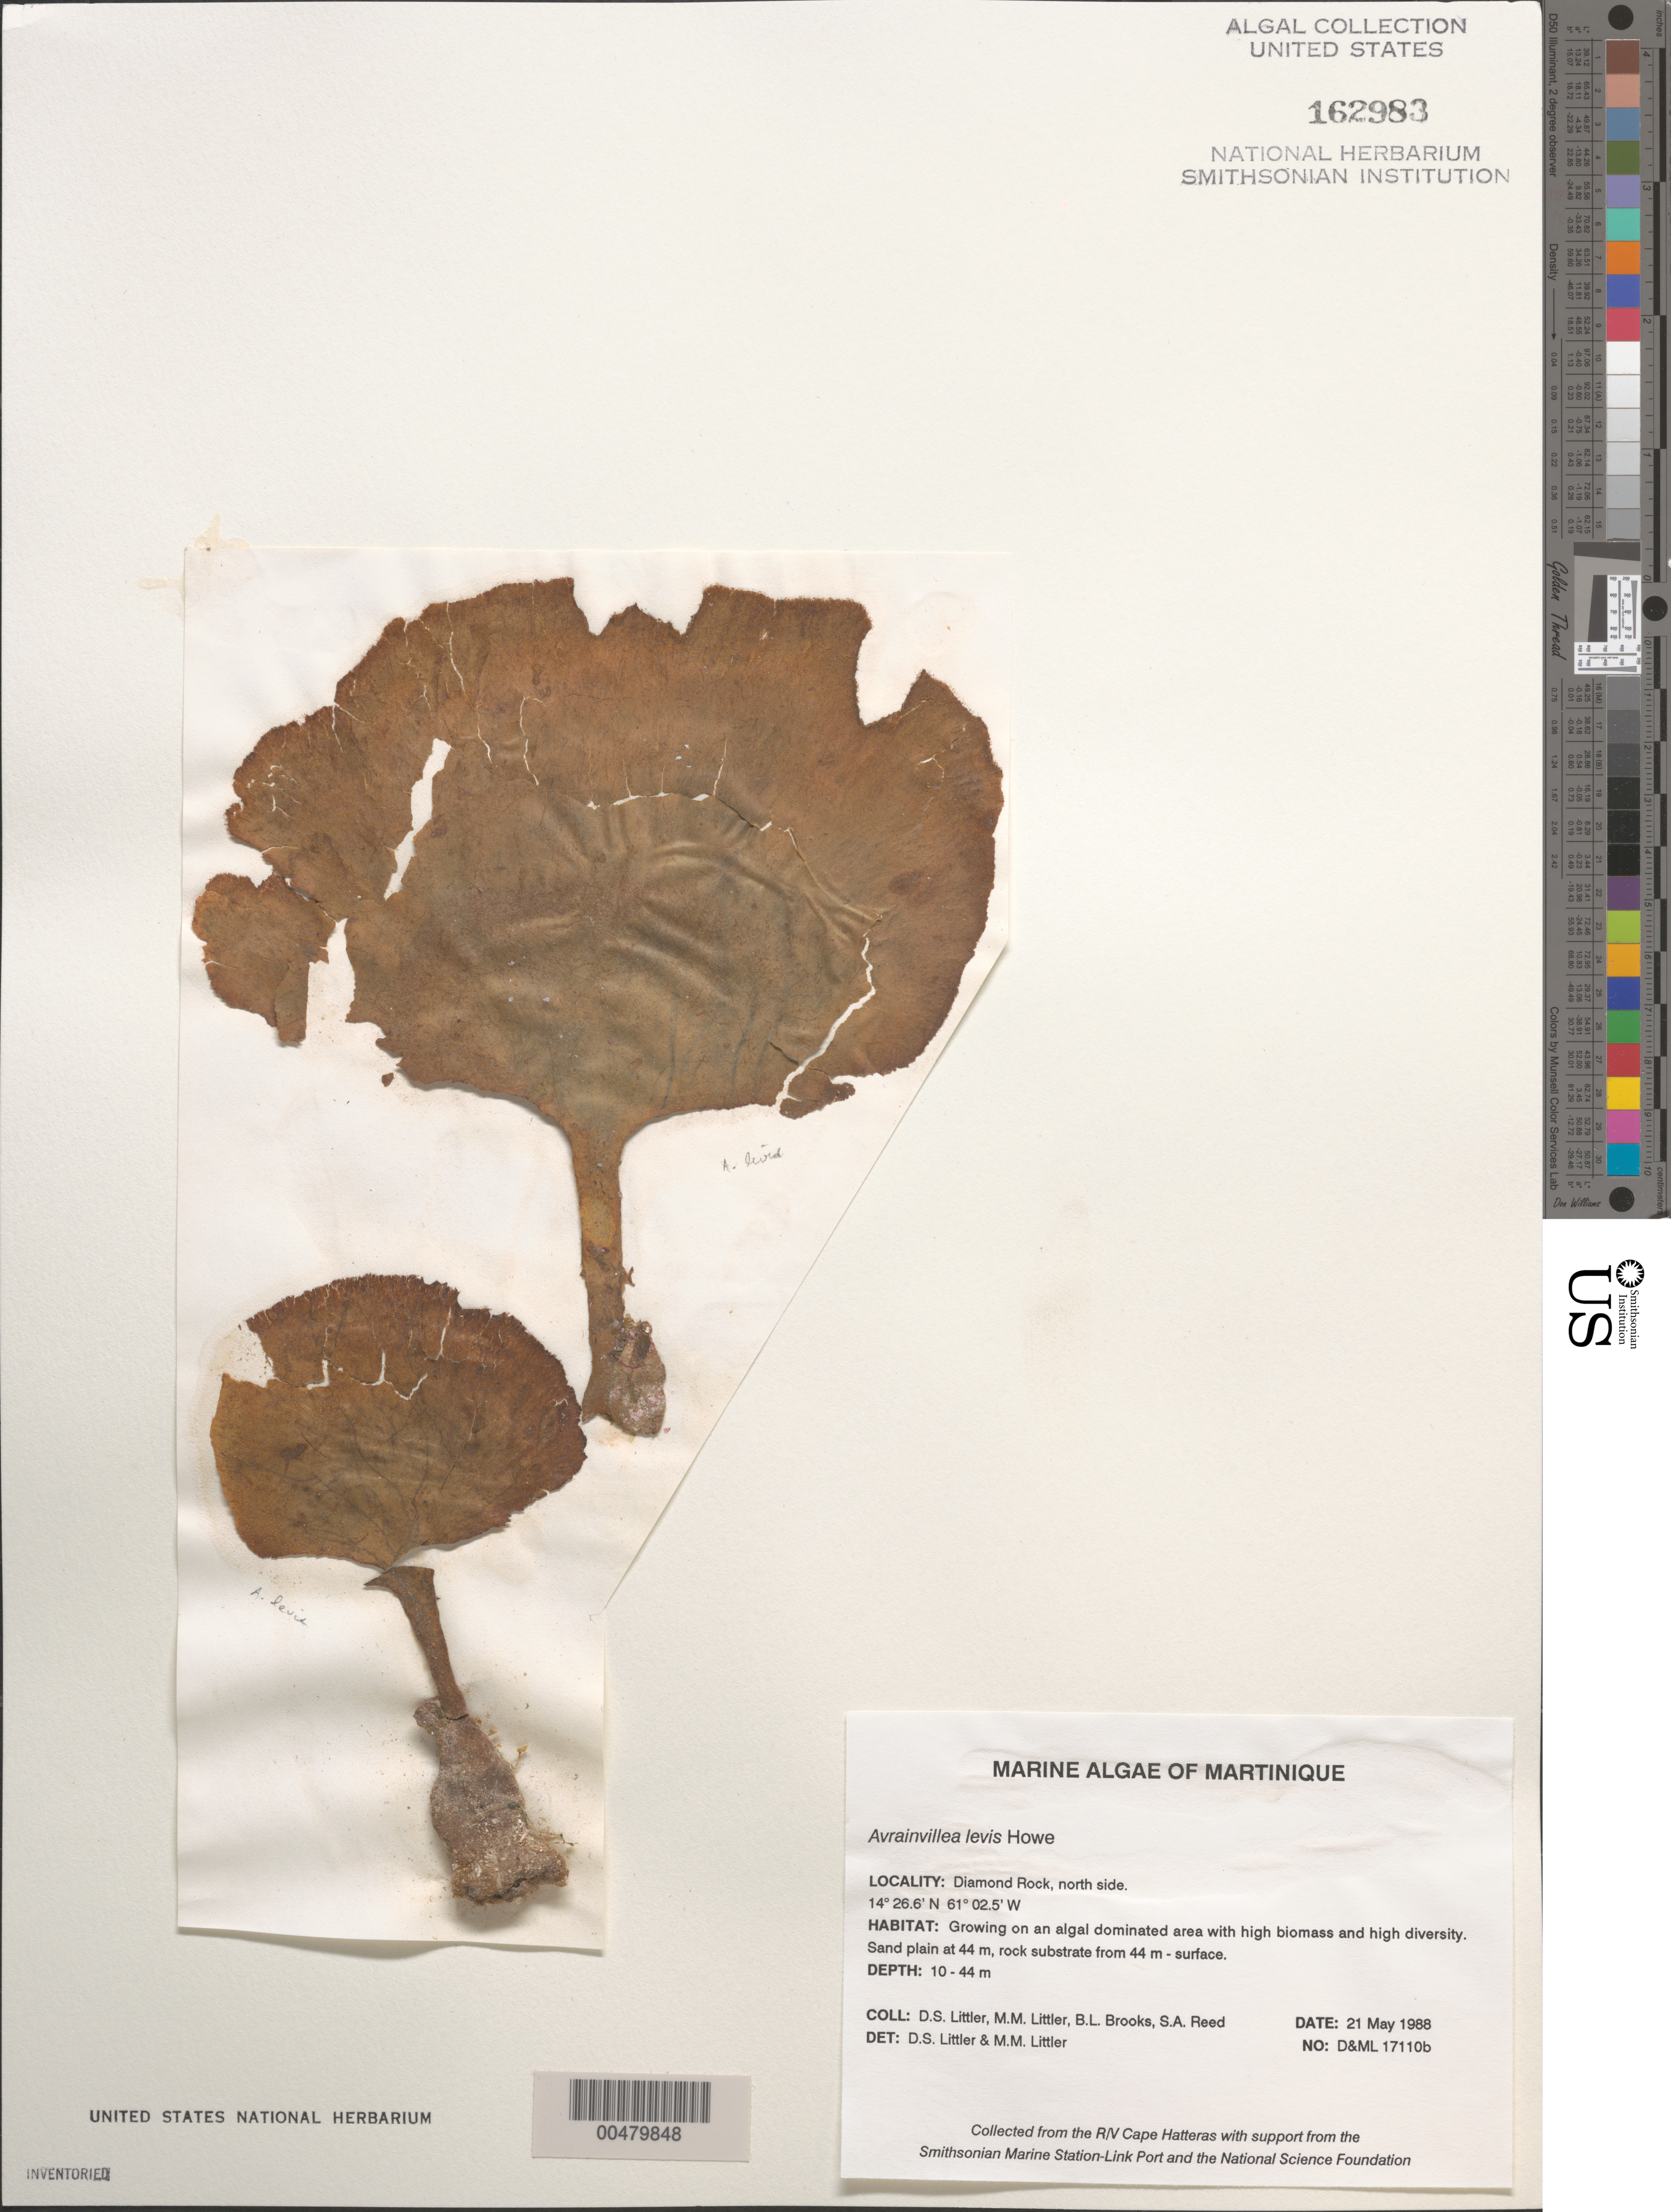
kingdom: Plantae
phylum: Chlorophyta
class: Ulvophyceae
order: Bryopsidales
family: Dichotomosiphonaceae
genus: Avrainvillea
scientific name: Avrainvillea levis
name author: M. Howe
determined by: Littler, D. S.; Littler, M. M.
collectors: D. S. Littler, M. M. Littler, B. Brooks & S. Reed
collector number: D&ML 17110b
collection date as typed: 21 May 1988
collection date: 1988-05-21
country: Martinique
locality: Diamond Rock, north side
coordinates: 14 26.60' N, 61 02.50' W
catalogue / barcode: US 162983